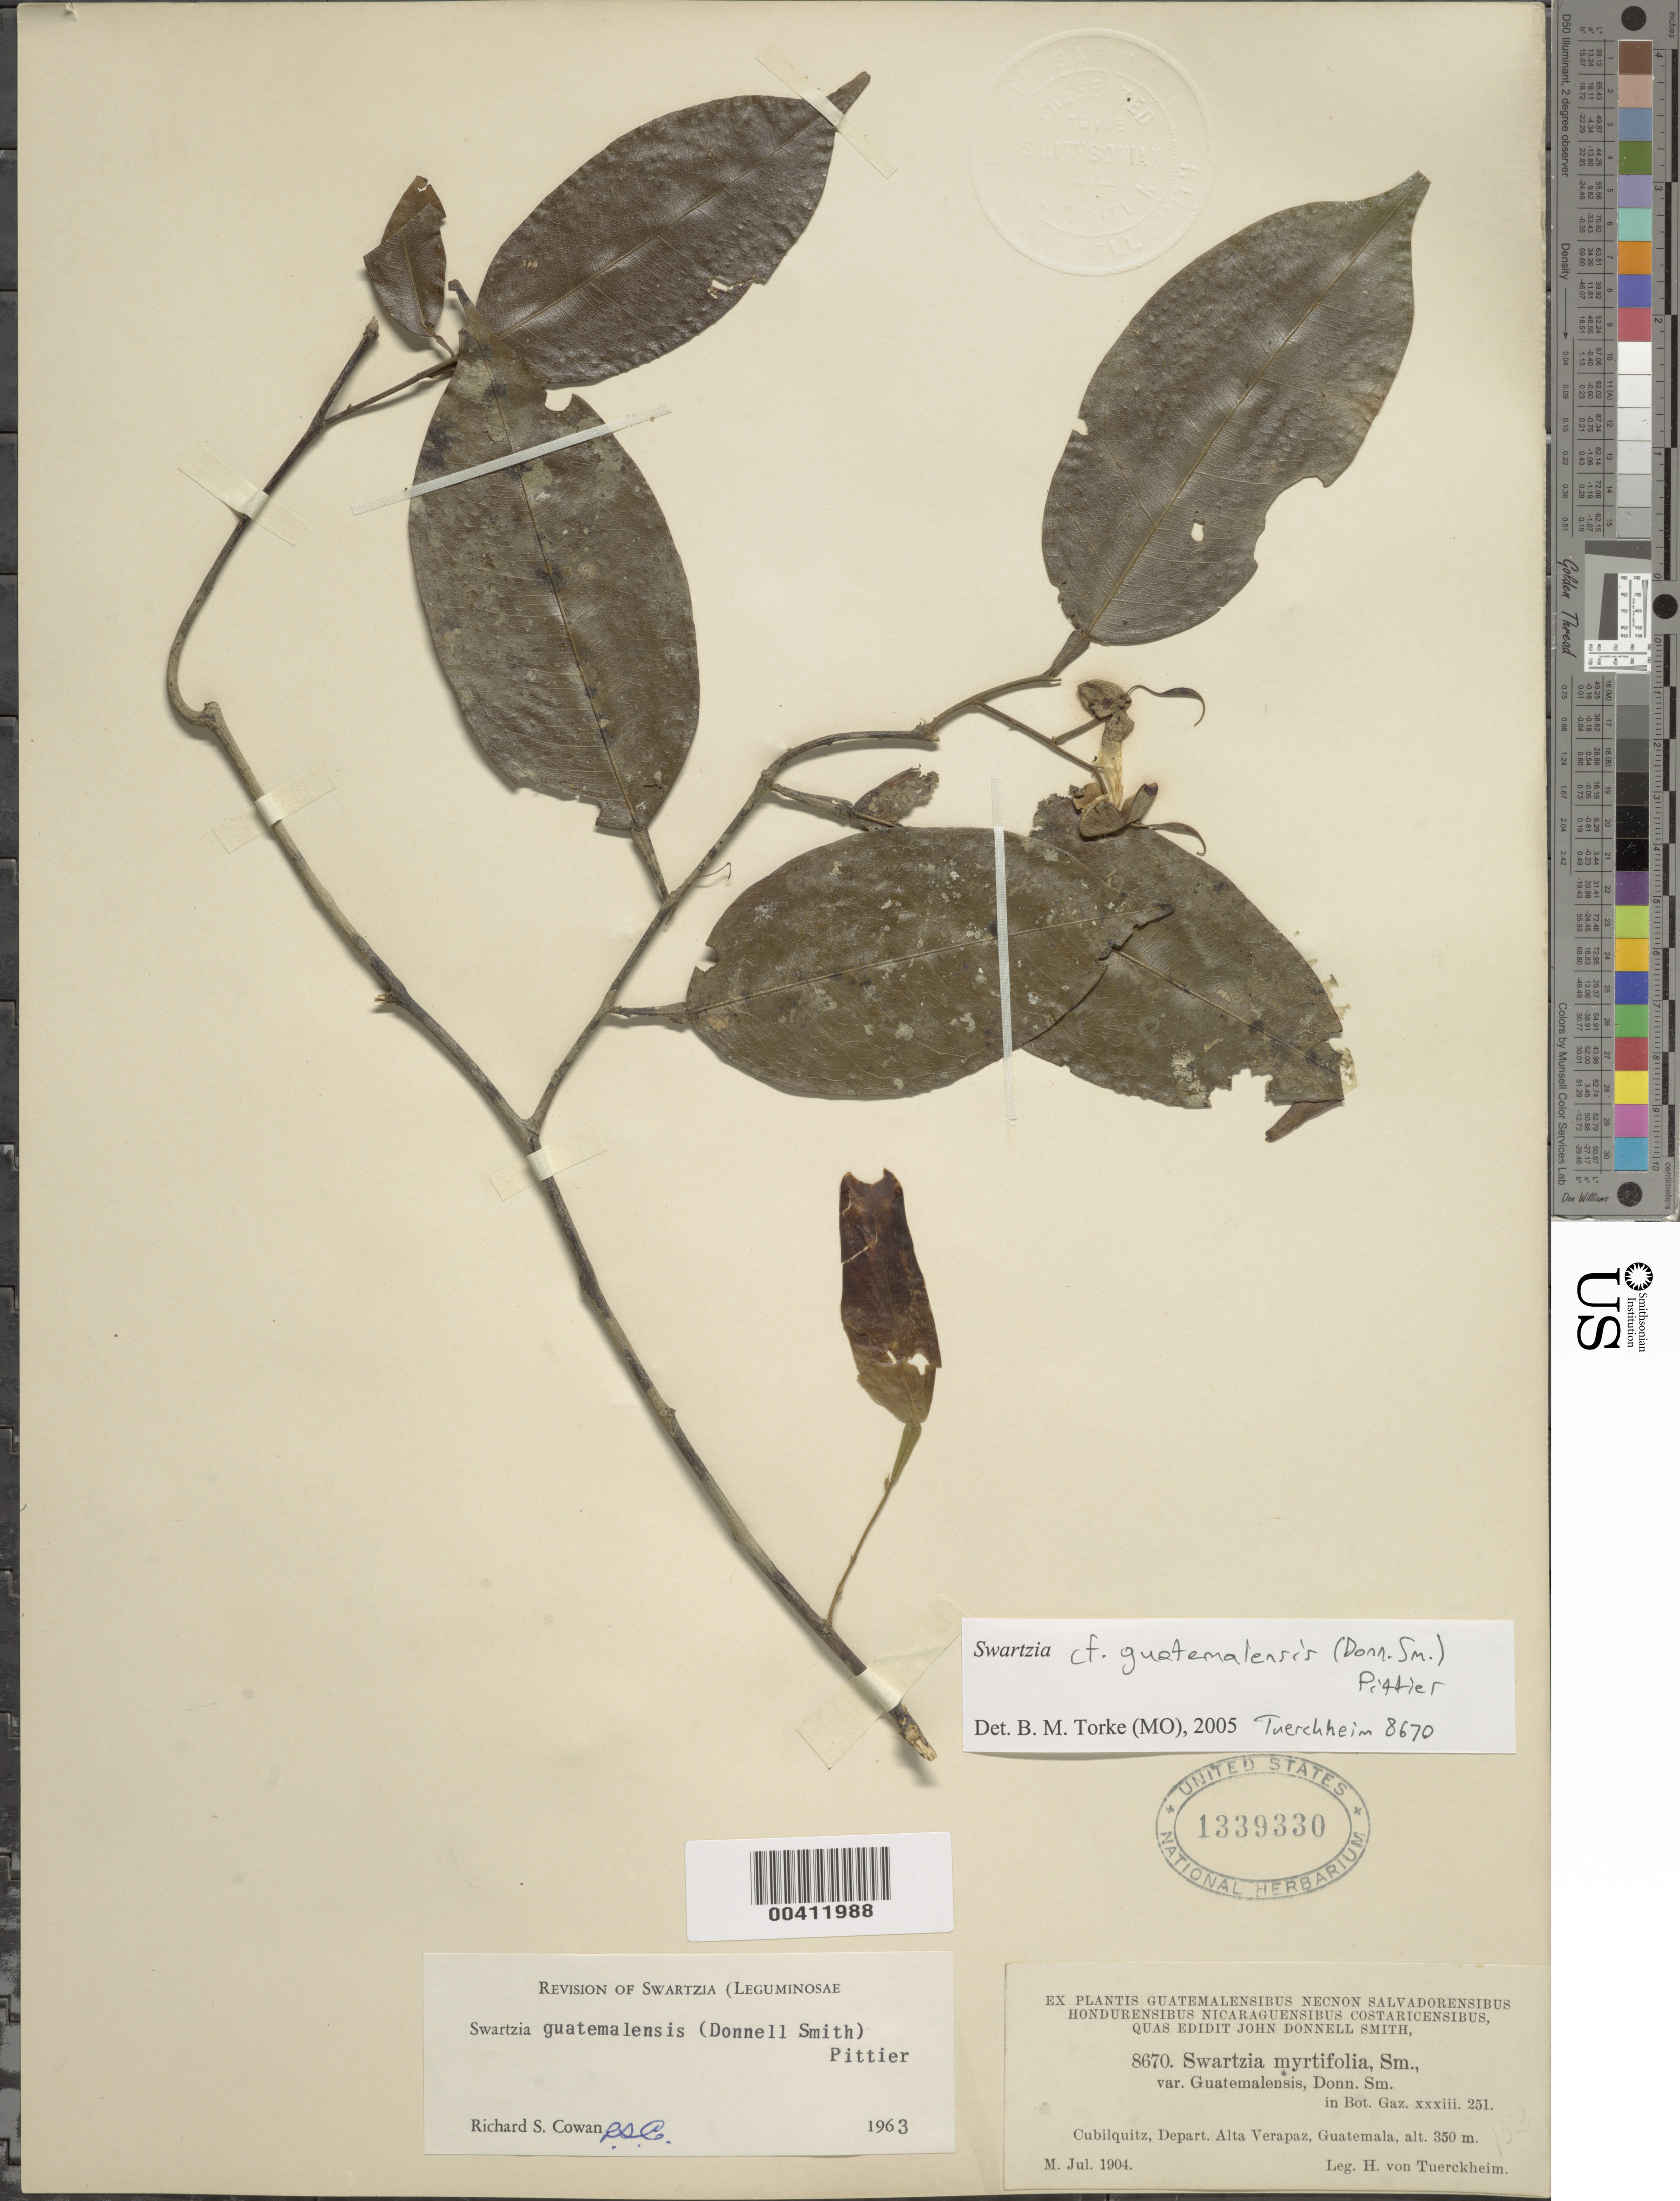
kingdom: Plantae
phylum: Tracheophyta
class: Magnoliopsida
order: Fabales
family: Fabaceae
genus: Swartzia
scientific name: Swartzia guatemalensis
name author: (Donn. Sm.) Pittier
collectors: H. von Türckheim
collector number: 8670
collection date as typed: Jul 1904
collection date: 1904-07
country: Guatemala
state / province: Alta Verapaz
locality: Cubilquitz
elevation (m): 350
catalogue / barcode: US 1339330